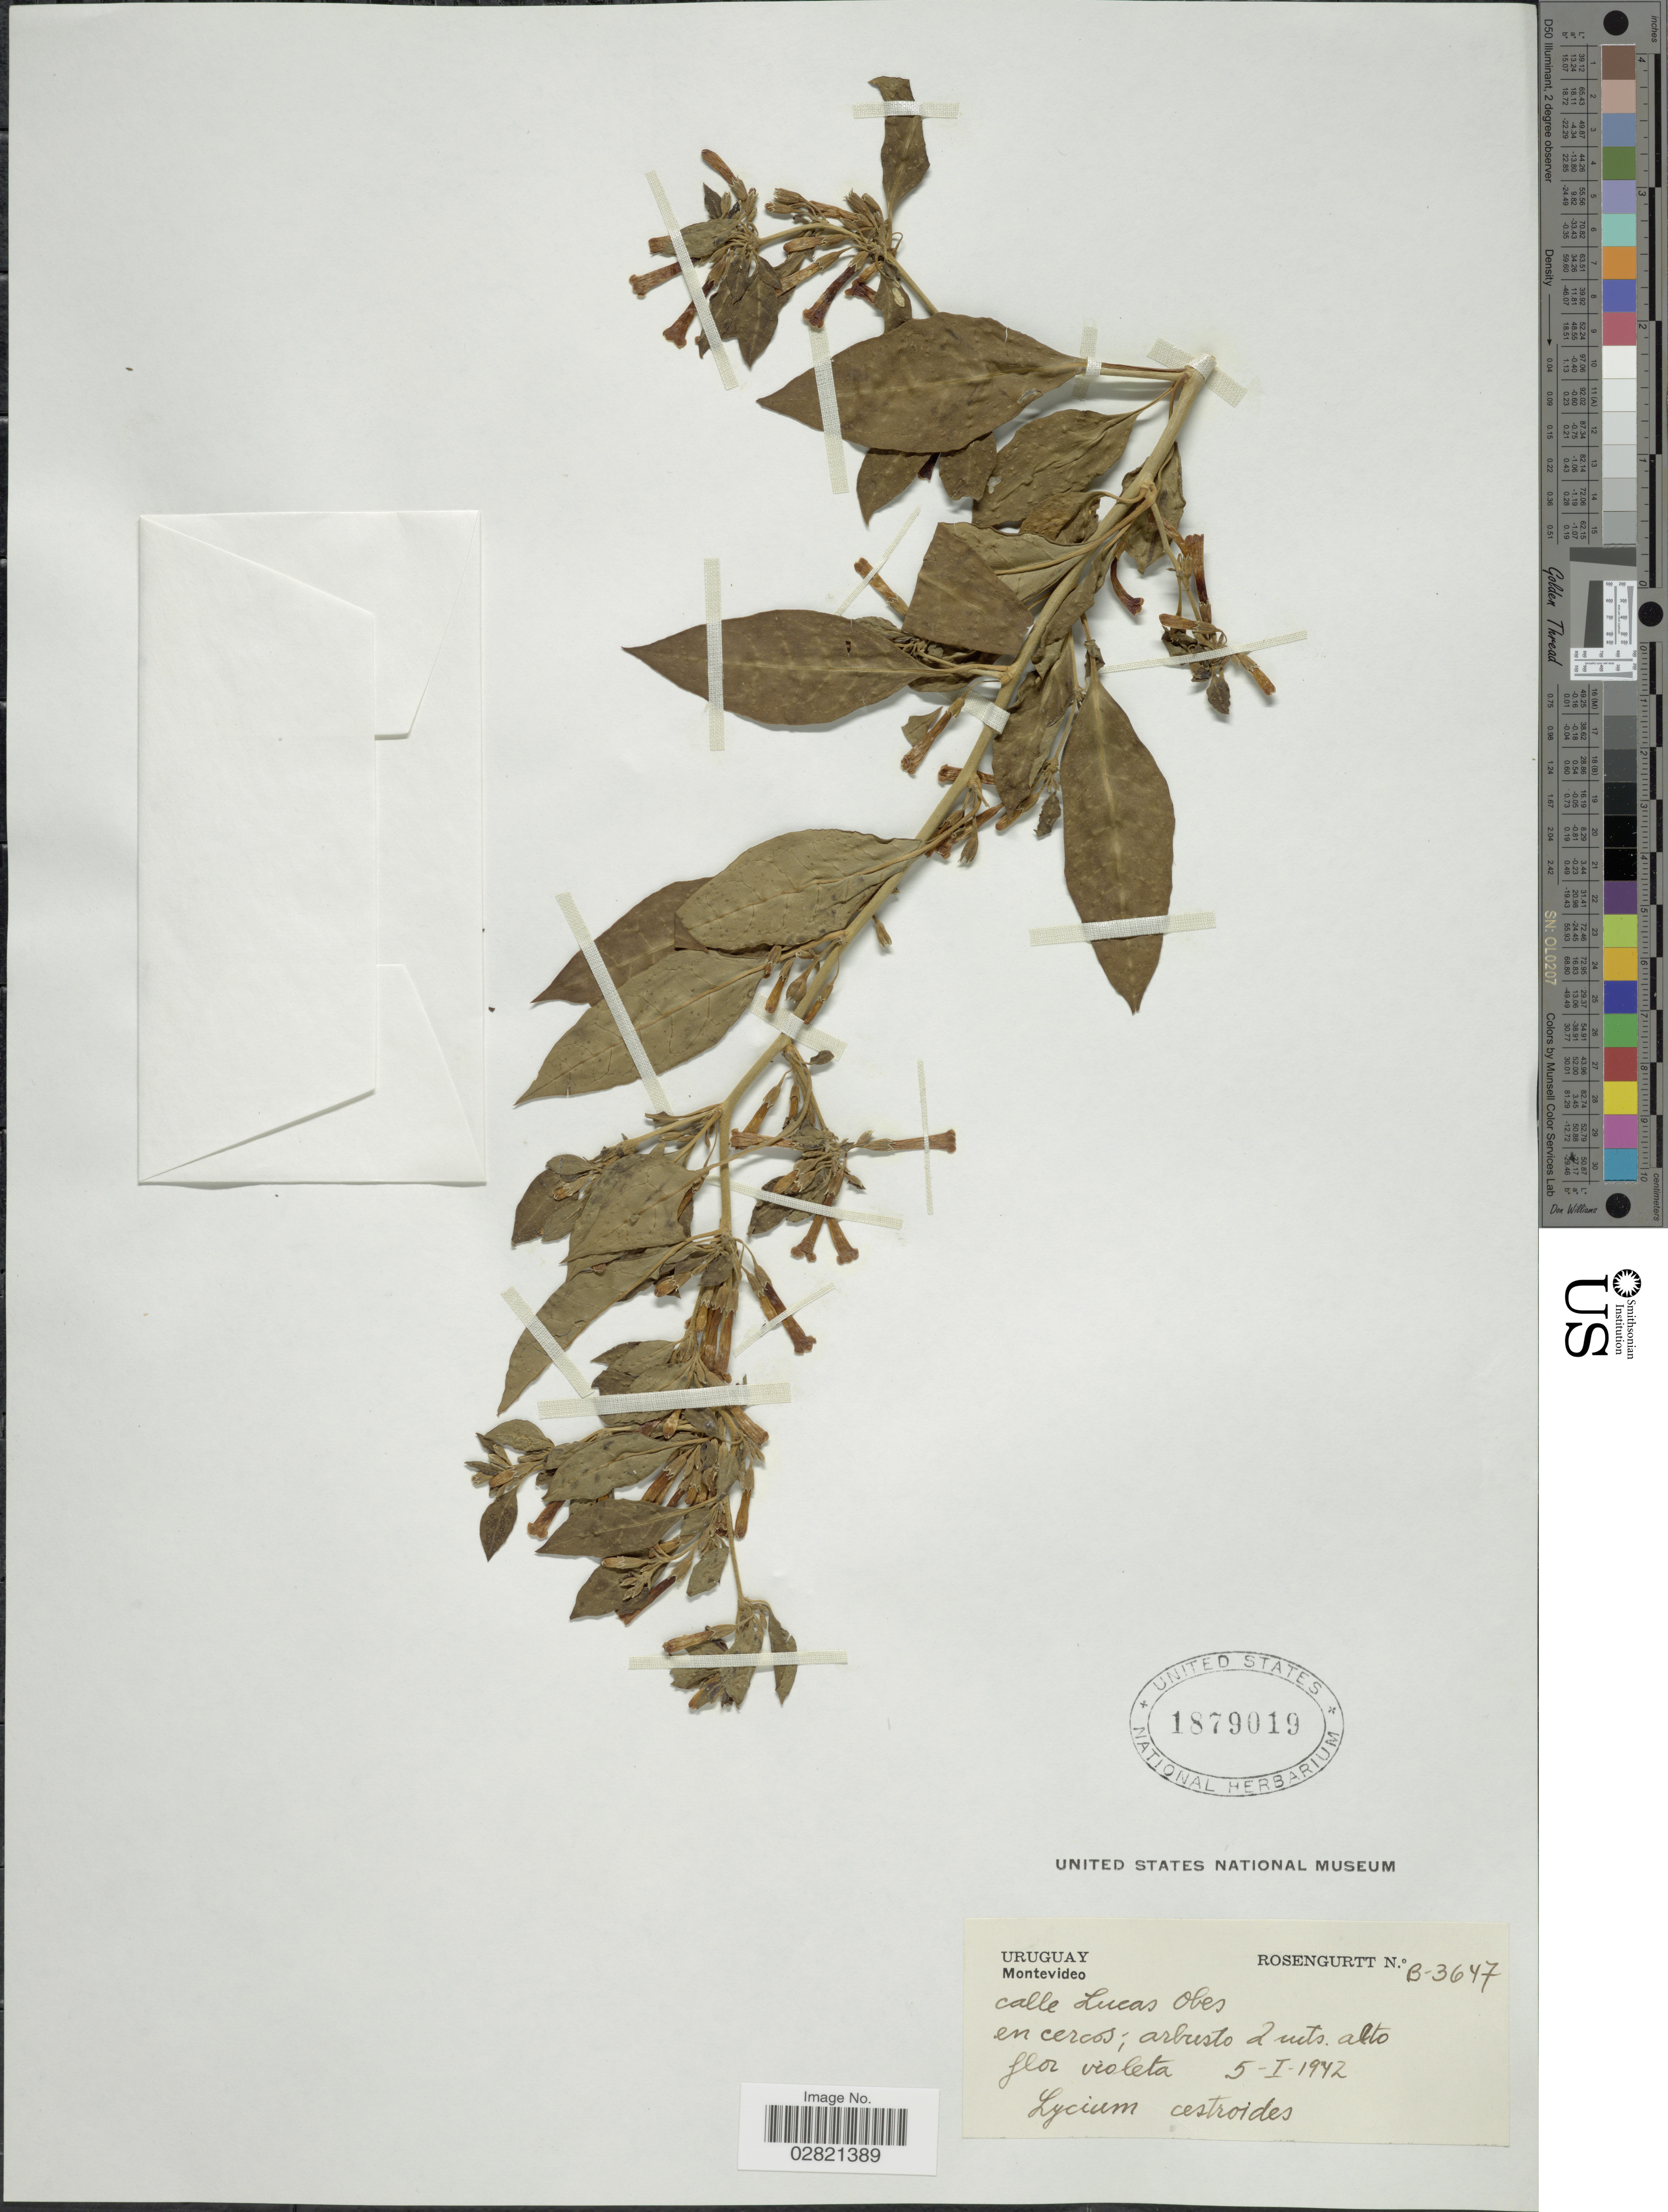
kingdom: Plantae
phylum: Tracheophyta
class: Magnoliopsida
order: Solanales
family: Solanaceae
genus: Lycium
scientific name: Lycium cestroides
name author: Schltdl.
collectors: Rosengurtt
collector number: B-3647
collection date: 1942-01-05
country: Uruguay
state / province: Montevideo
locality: Calle Lucas Obes.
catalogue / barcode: US 1879019